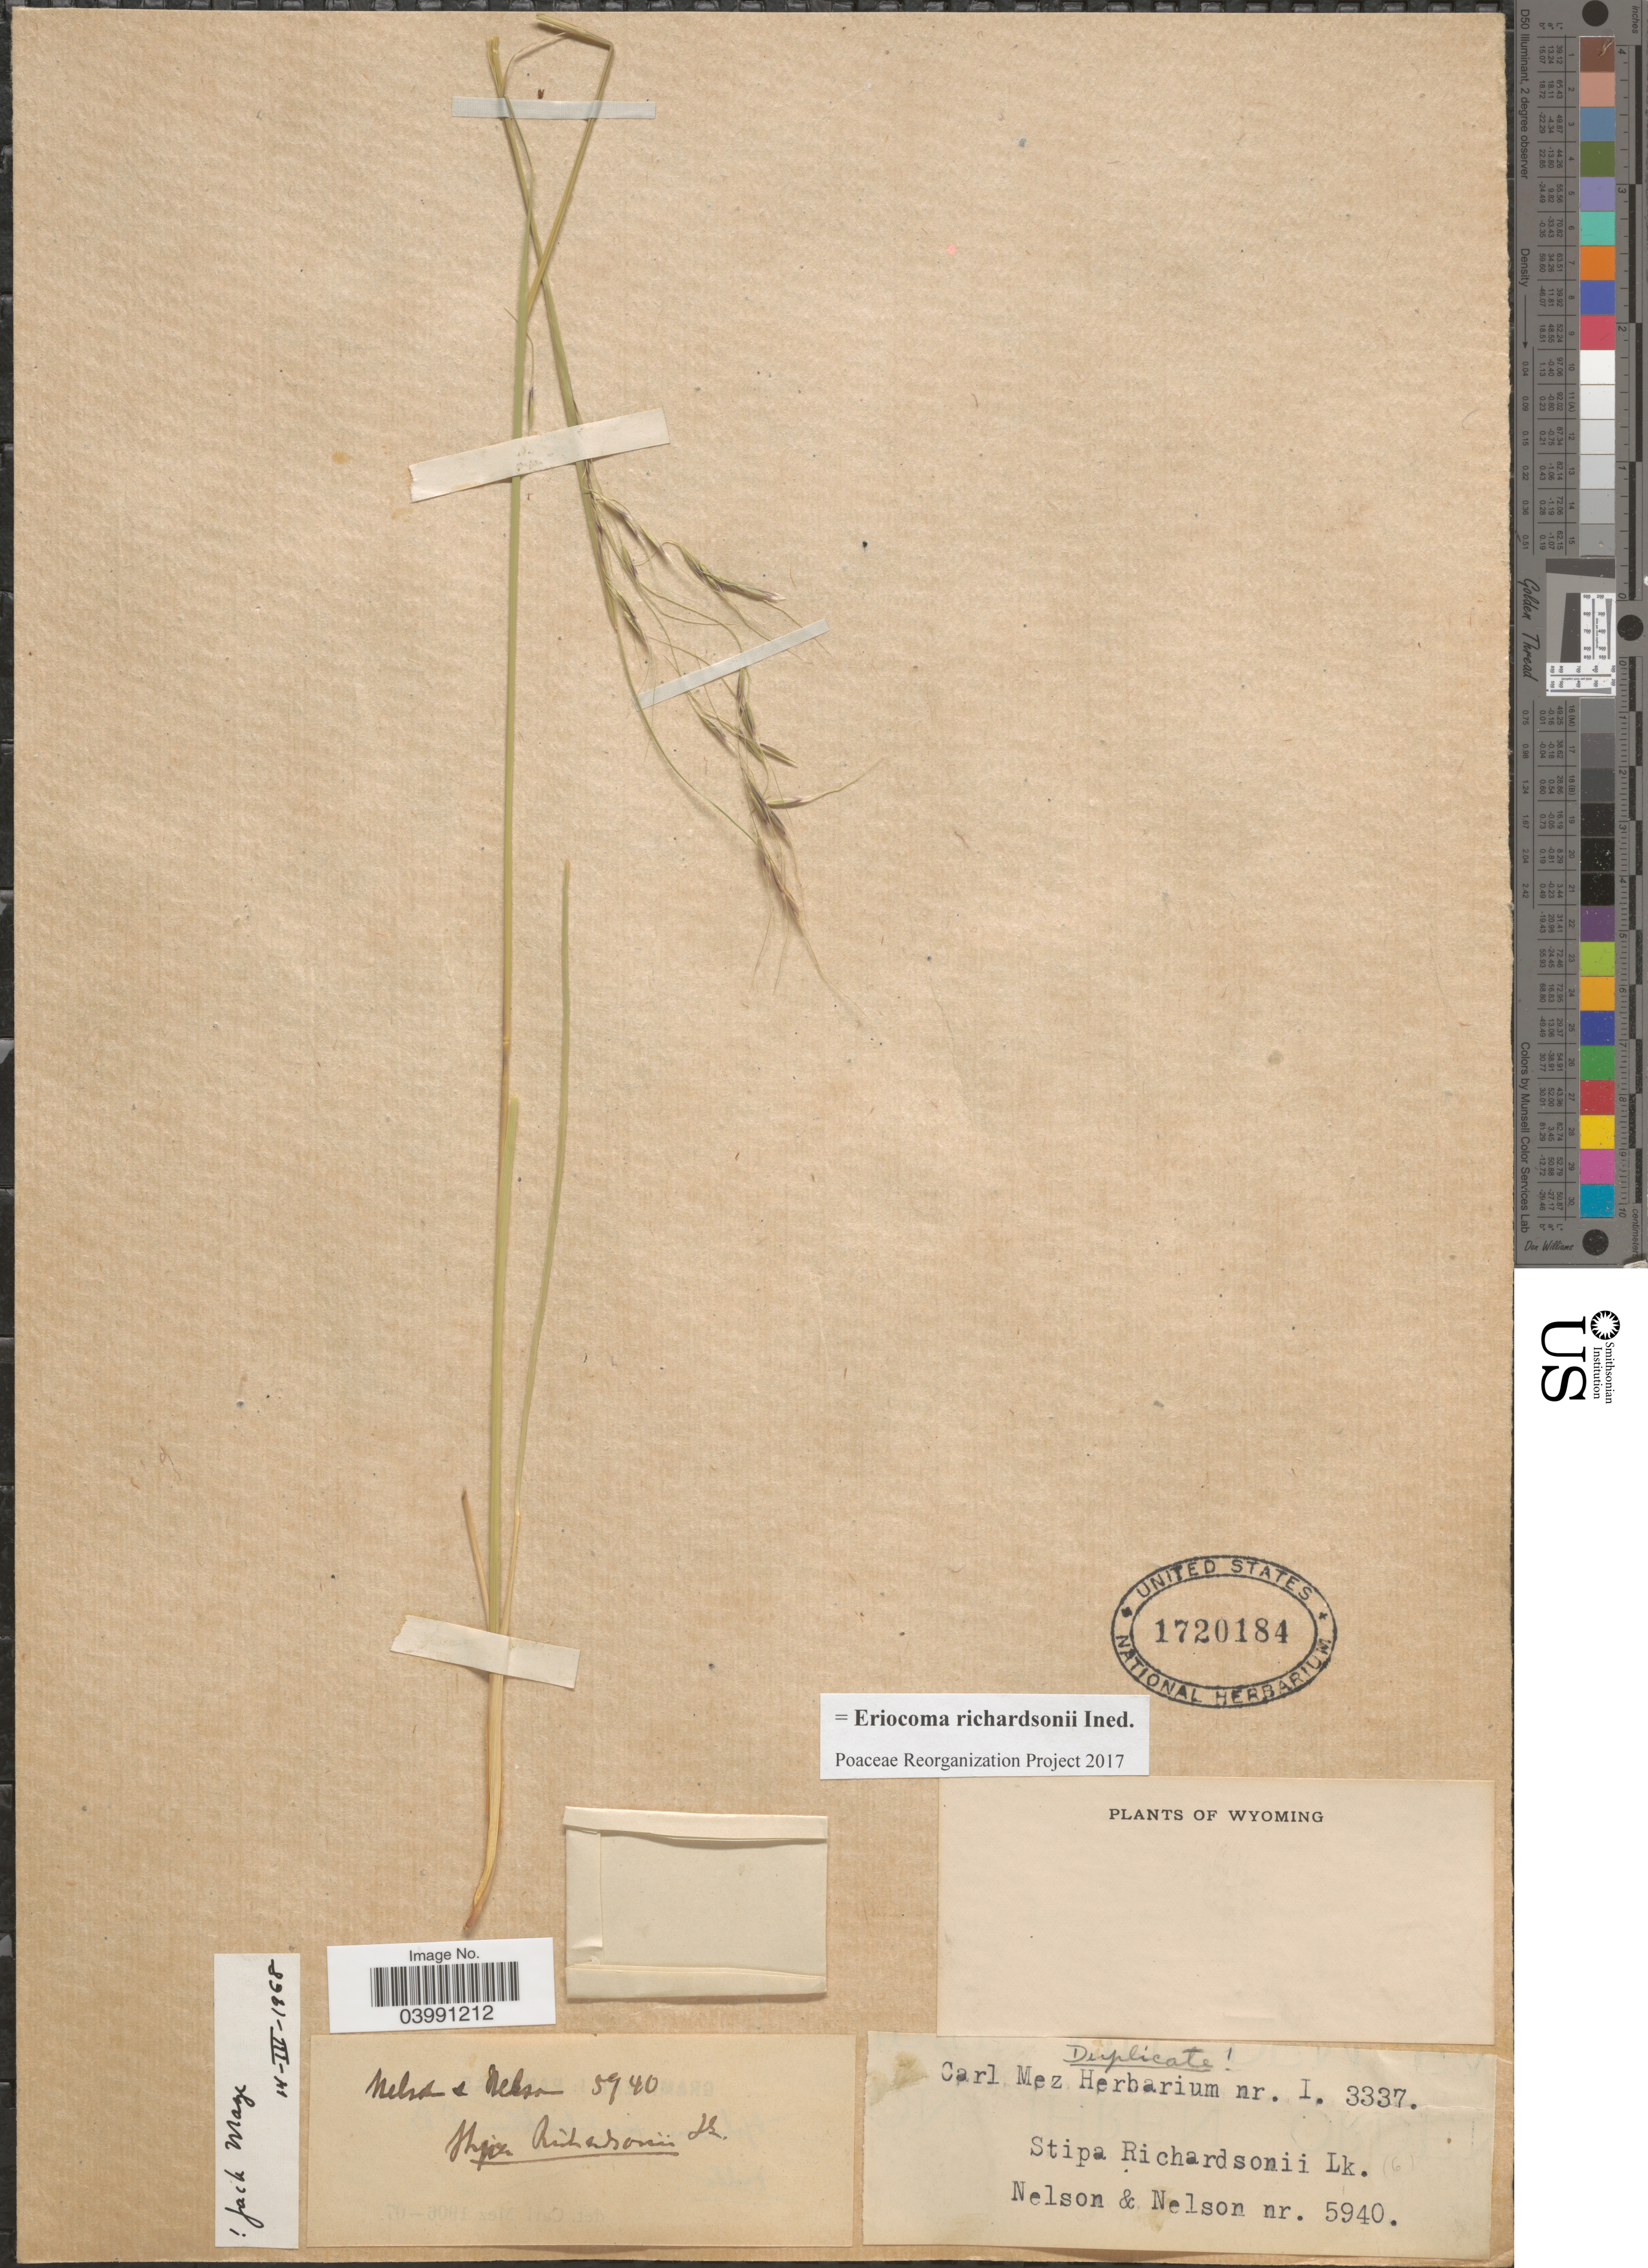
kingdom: Plantae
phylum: Tracheophyta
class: Liliopsida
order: Poales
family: Poaceae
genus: Eriocoma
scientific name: Eriocoma richardsonii ined.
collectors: Nelson, -- & Nelson, --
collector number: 5940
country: United States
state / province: Wyoming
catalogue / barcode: US 1720184